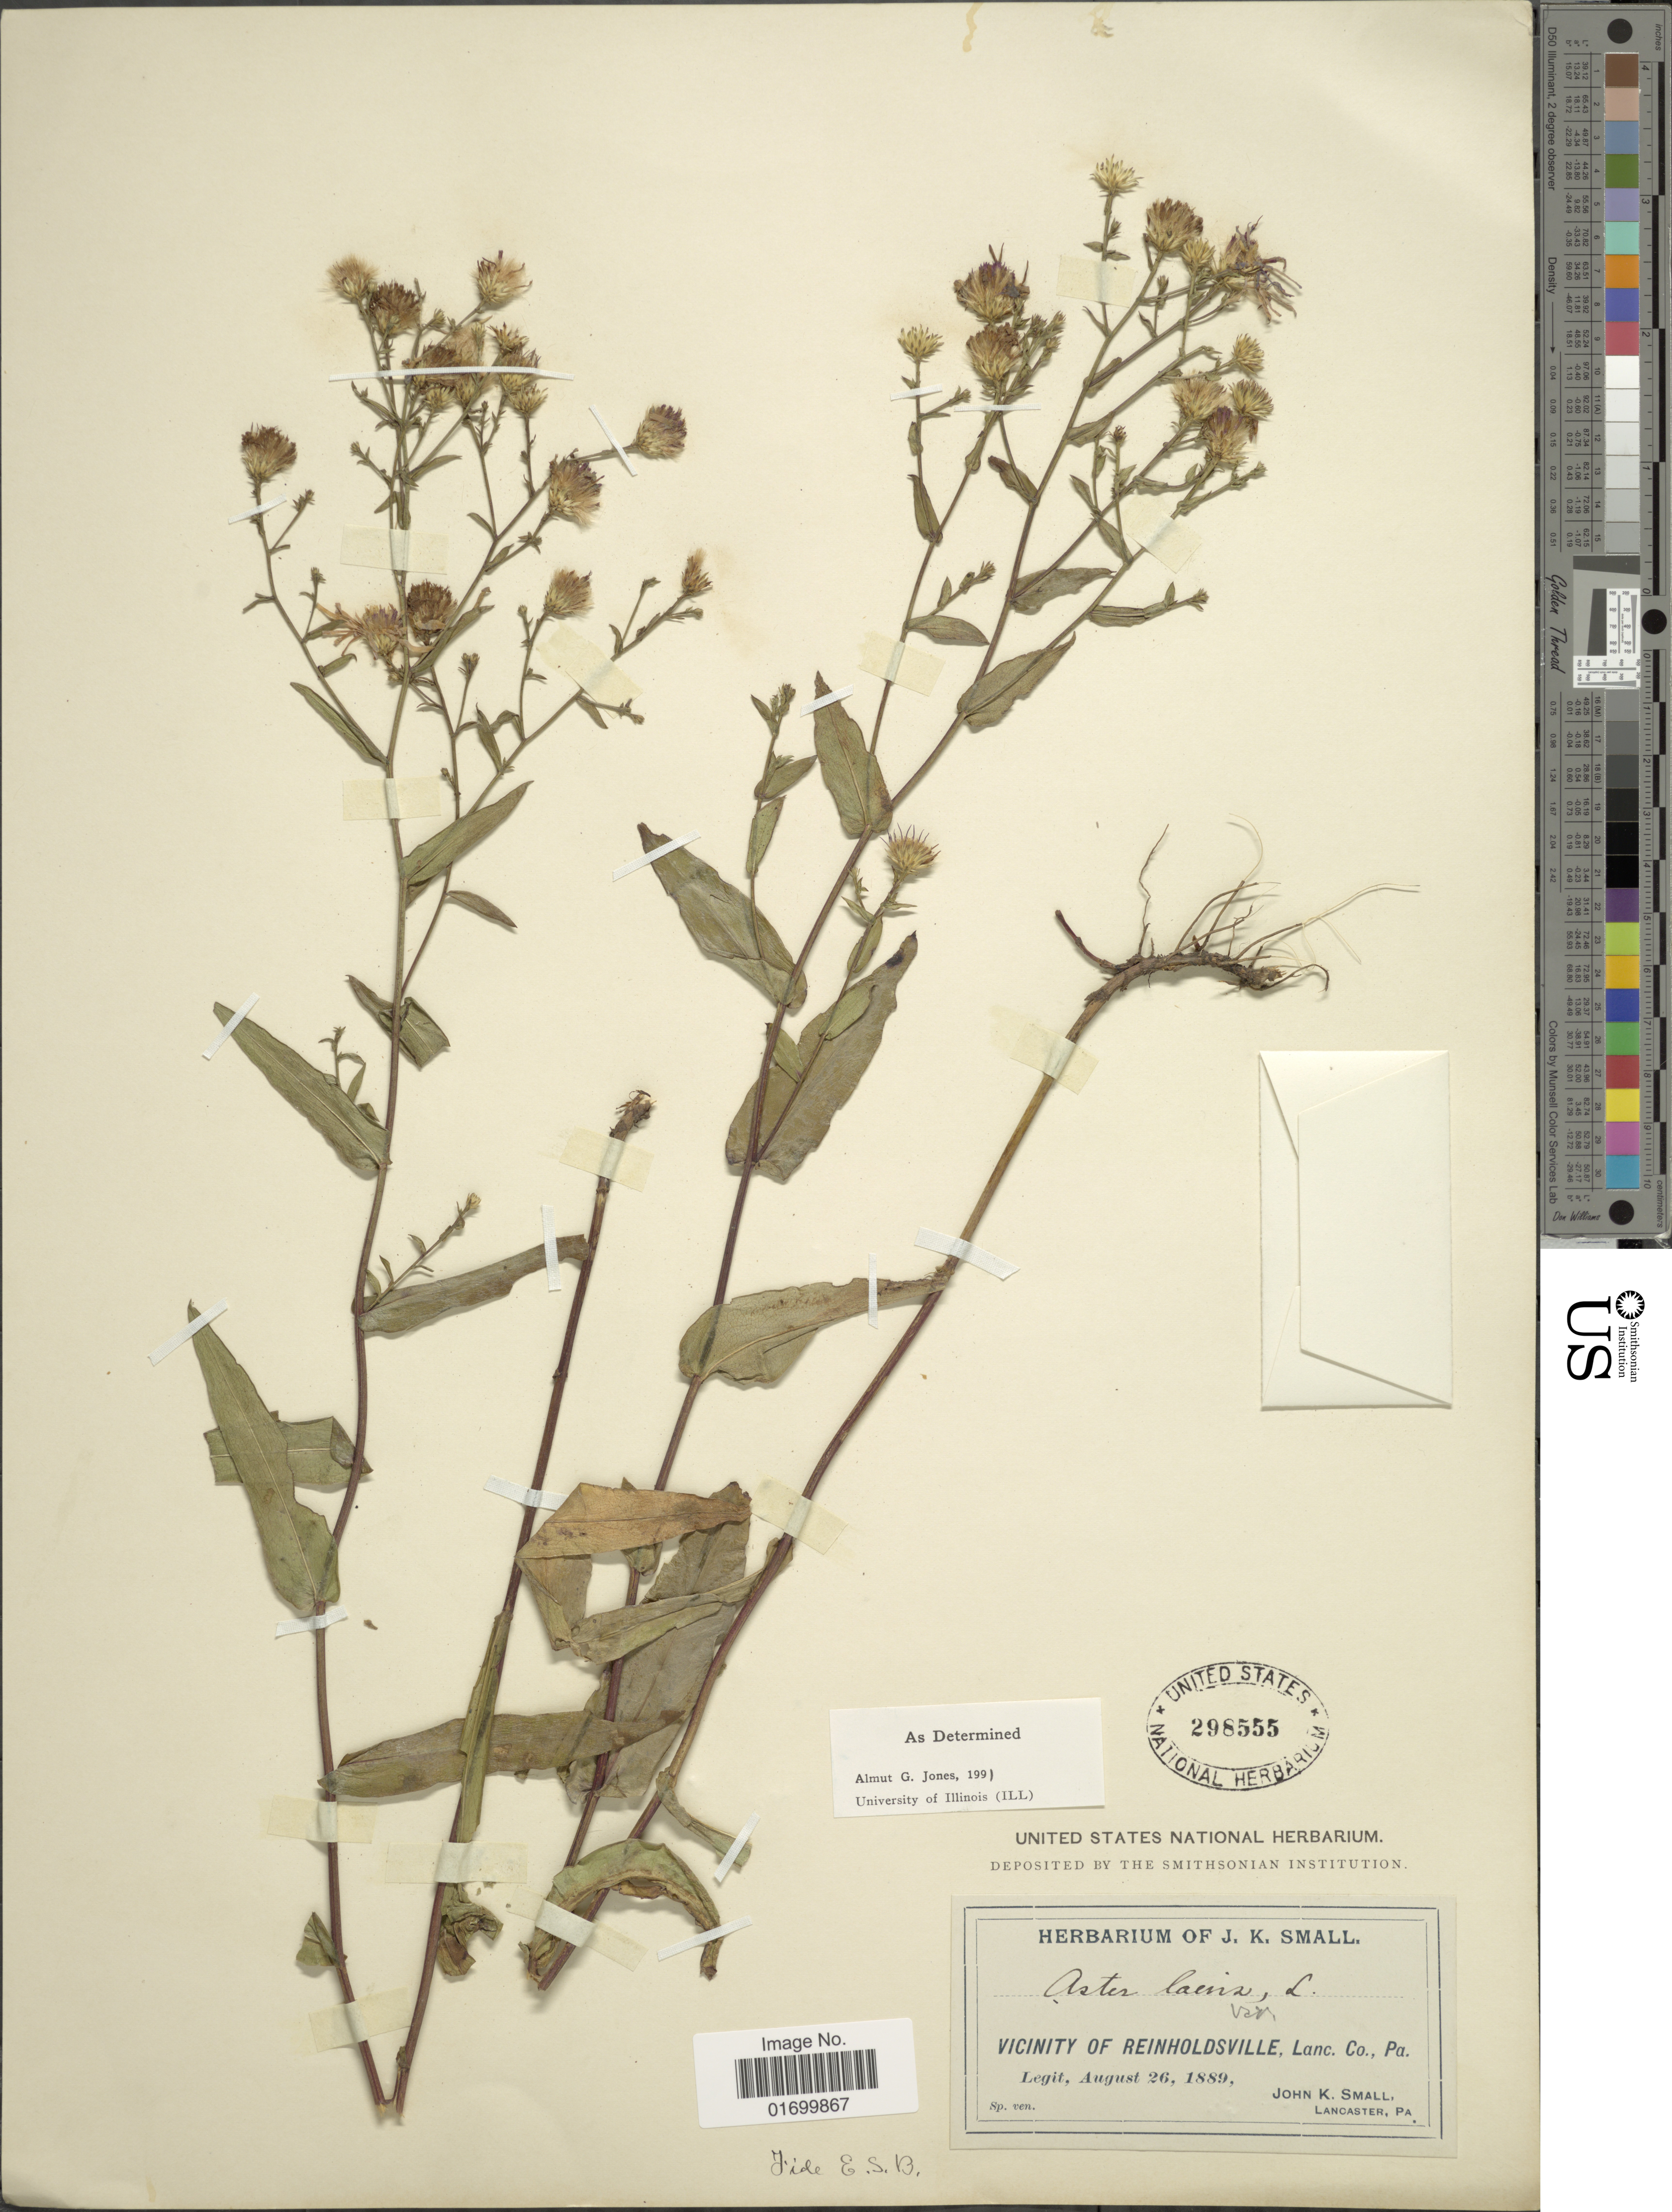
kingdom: Plantae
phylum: Tracheophyta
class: Magnoliopsida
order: Asterales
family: Asteraceae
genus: Symphyotrichum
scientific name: Symphyotrichum laeve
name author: (L.) Á. Löve & D. Löve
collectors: J. K. Small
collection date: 1889-08-26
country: United States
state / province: Pennsylvania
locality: Vicinity of Reinholdsville, Lanc. Co., Pa.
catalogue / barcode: US 298555